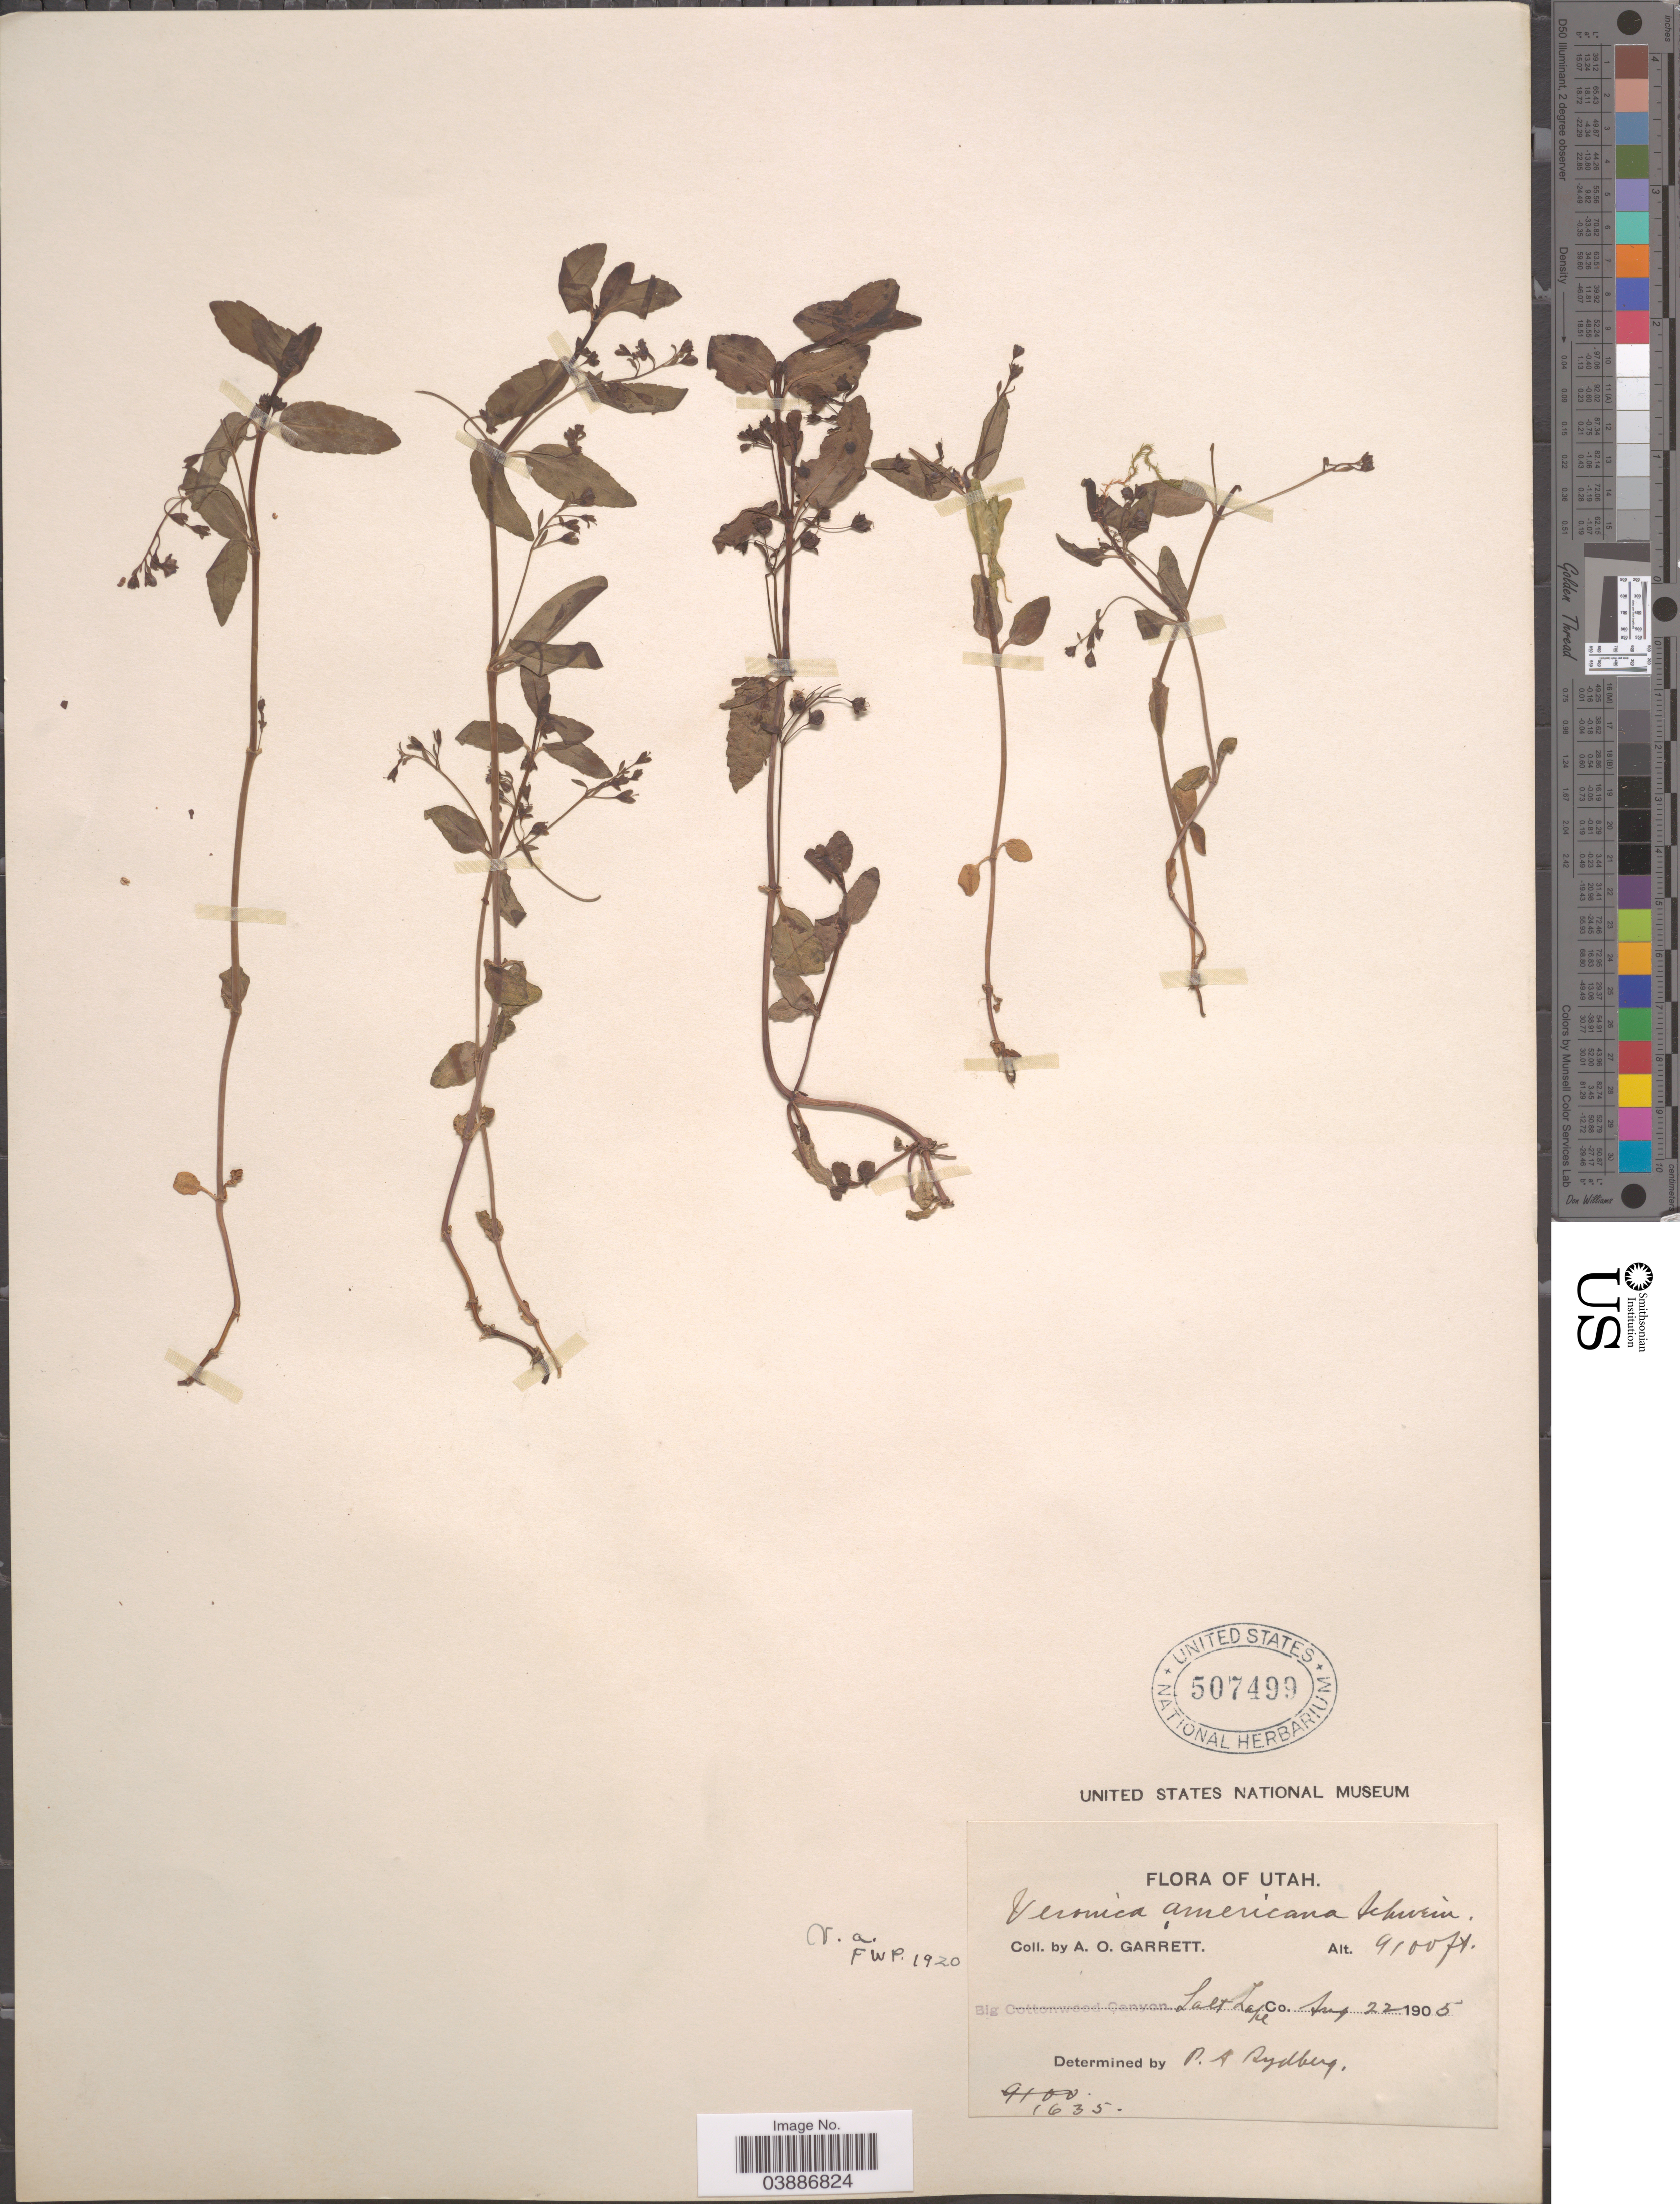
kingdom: Plantae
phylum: Tracheophyta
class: Magnoliopsida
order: Lamiales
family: Plantaginaceae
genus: Veronica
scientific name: Veronica americana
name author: Schwein. ex Benth.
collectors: A. O. Garrett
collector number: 1635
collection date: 1905-08-22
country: United States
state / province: Utah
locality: Big Cottonwood Canyon. Salt Lake Co.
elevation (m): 2774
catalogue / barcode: US 507499